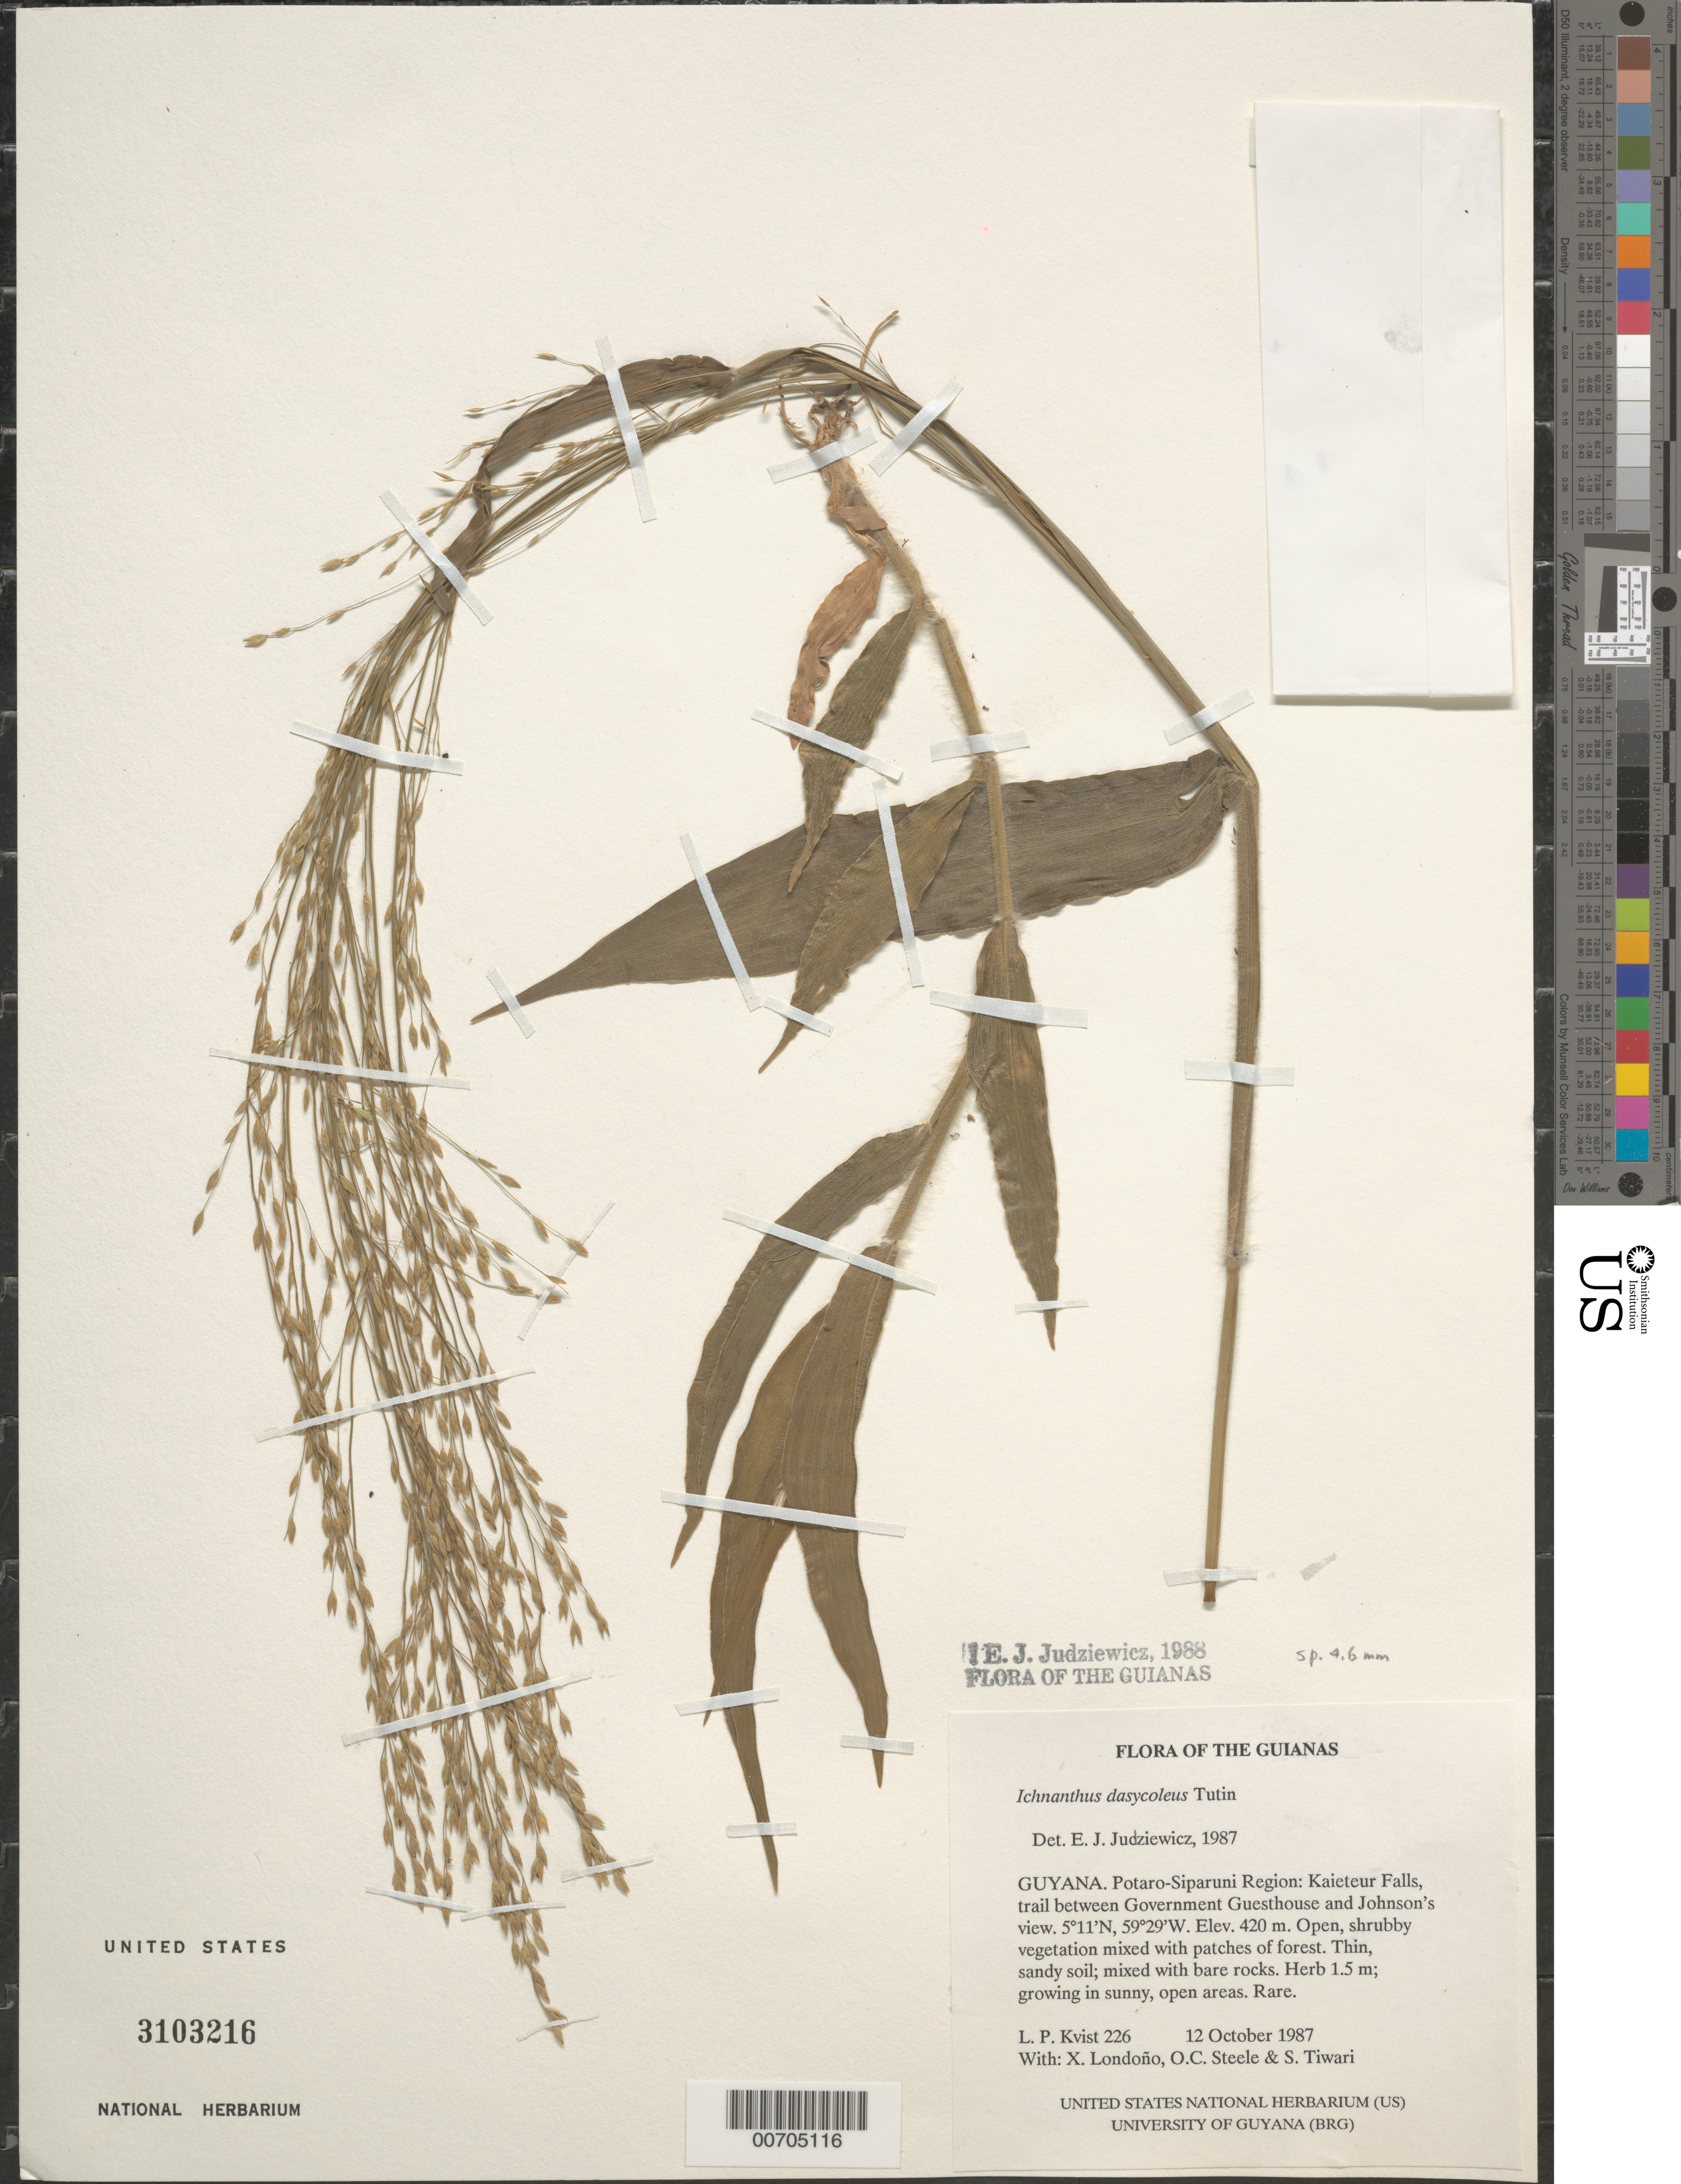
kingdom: Plantae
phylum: Tracheophyta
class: Liliopsida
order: Poales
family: Poaceae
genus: Ichnanthus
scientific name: Ichnanthus dasycoleus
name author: Tutin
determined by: Judziewicz, E. J.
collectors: L. P. Kvist, X. Londoño, O. C. Steele & S. Tiwari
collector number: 226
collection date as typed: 12 October 1987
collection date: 1987-10-12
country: Guyana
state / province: Potaro-Siparuni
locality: Kaieteur Falls, trail between Government Guesthouse and Johnson's view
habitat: Open, shrubby vegetation mixed with patches of forest. Thin, sandy soil; mixed with bare rocks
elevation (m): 420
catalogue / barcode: US 3103216